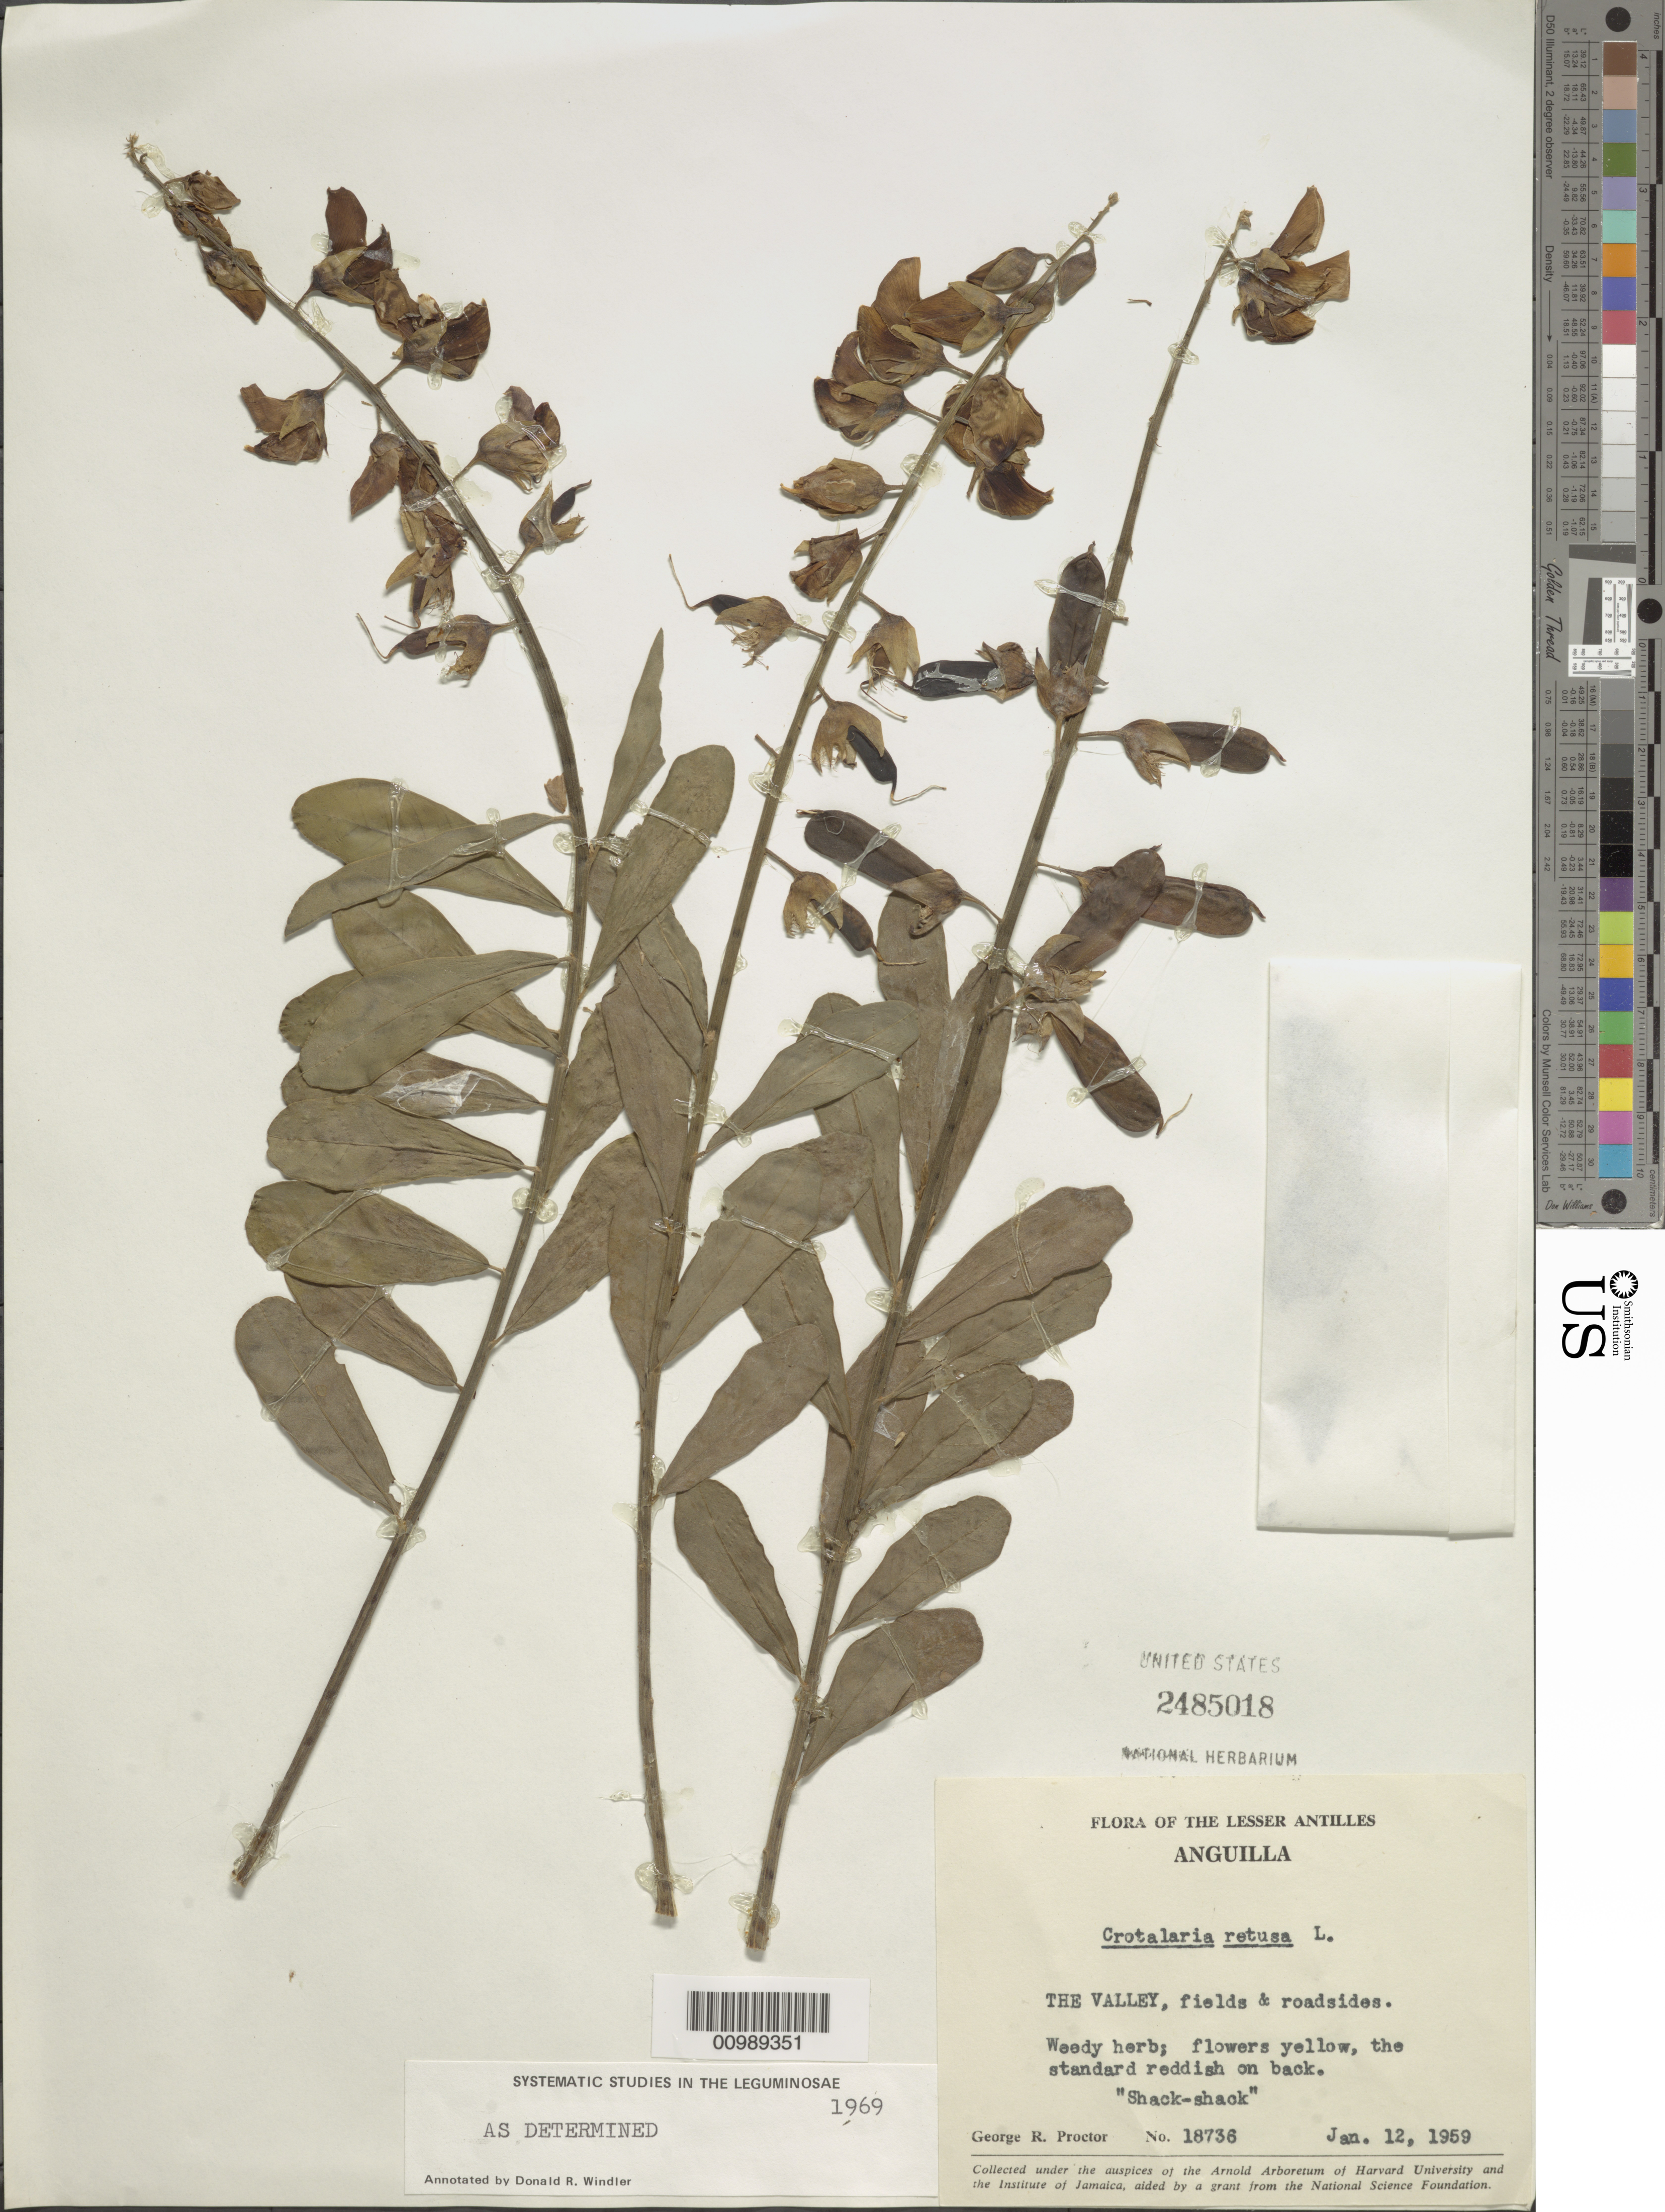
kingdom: Plantae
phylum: Tracheophyta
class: Magnoliopsida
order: Fabales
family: Fabaceae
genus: Crotalaria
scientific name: Crotalaria retusa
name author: L.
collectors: G. R. Proctor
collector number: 18736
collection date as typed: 12 Jan 1959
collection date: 1959-01-12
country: Anguilla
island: Anguilla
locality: The Valley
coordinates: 0 N, 0 E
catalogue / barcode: US 2485018